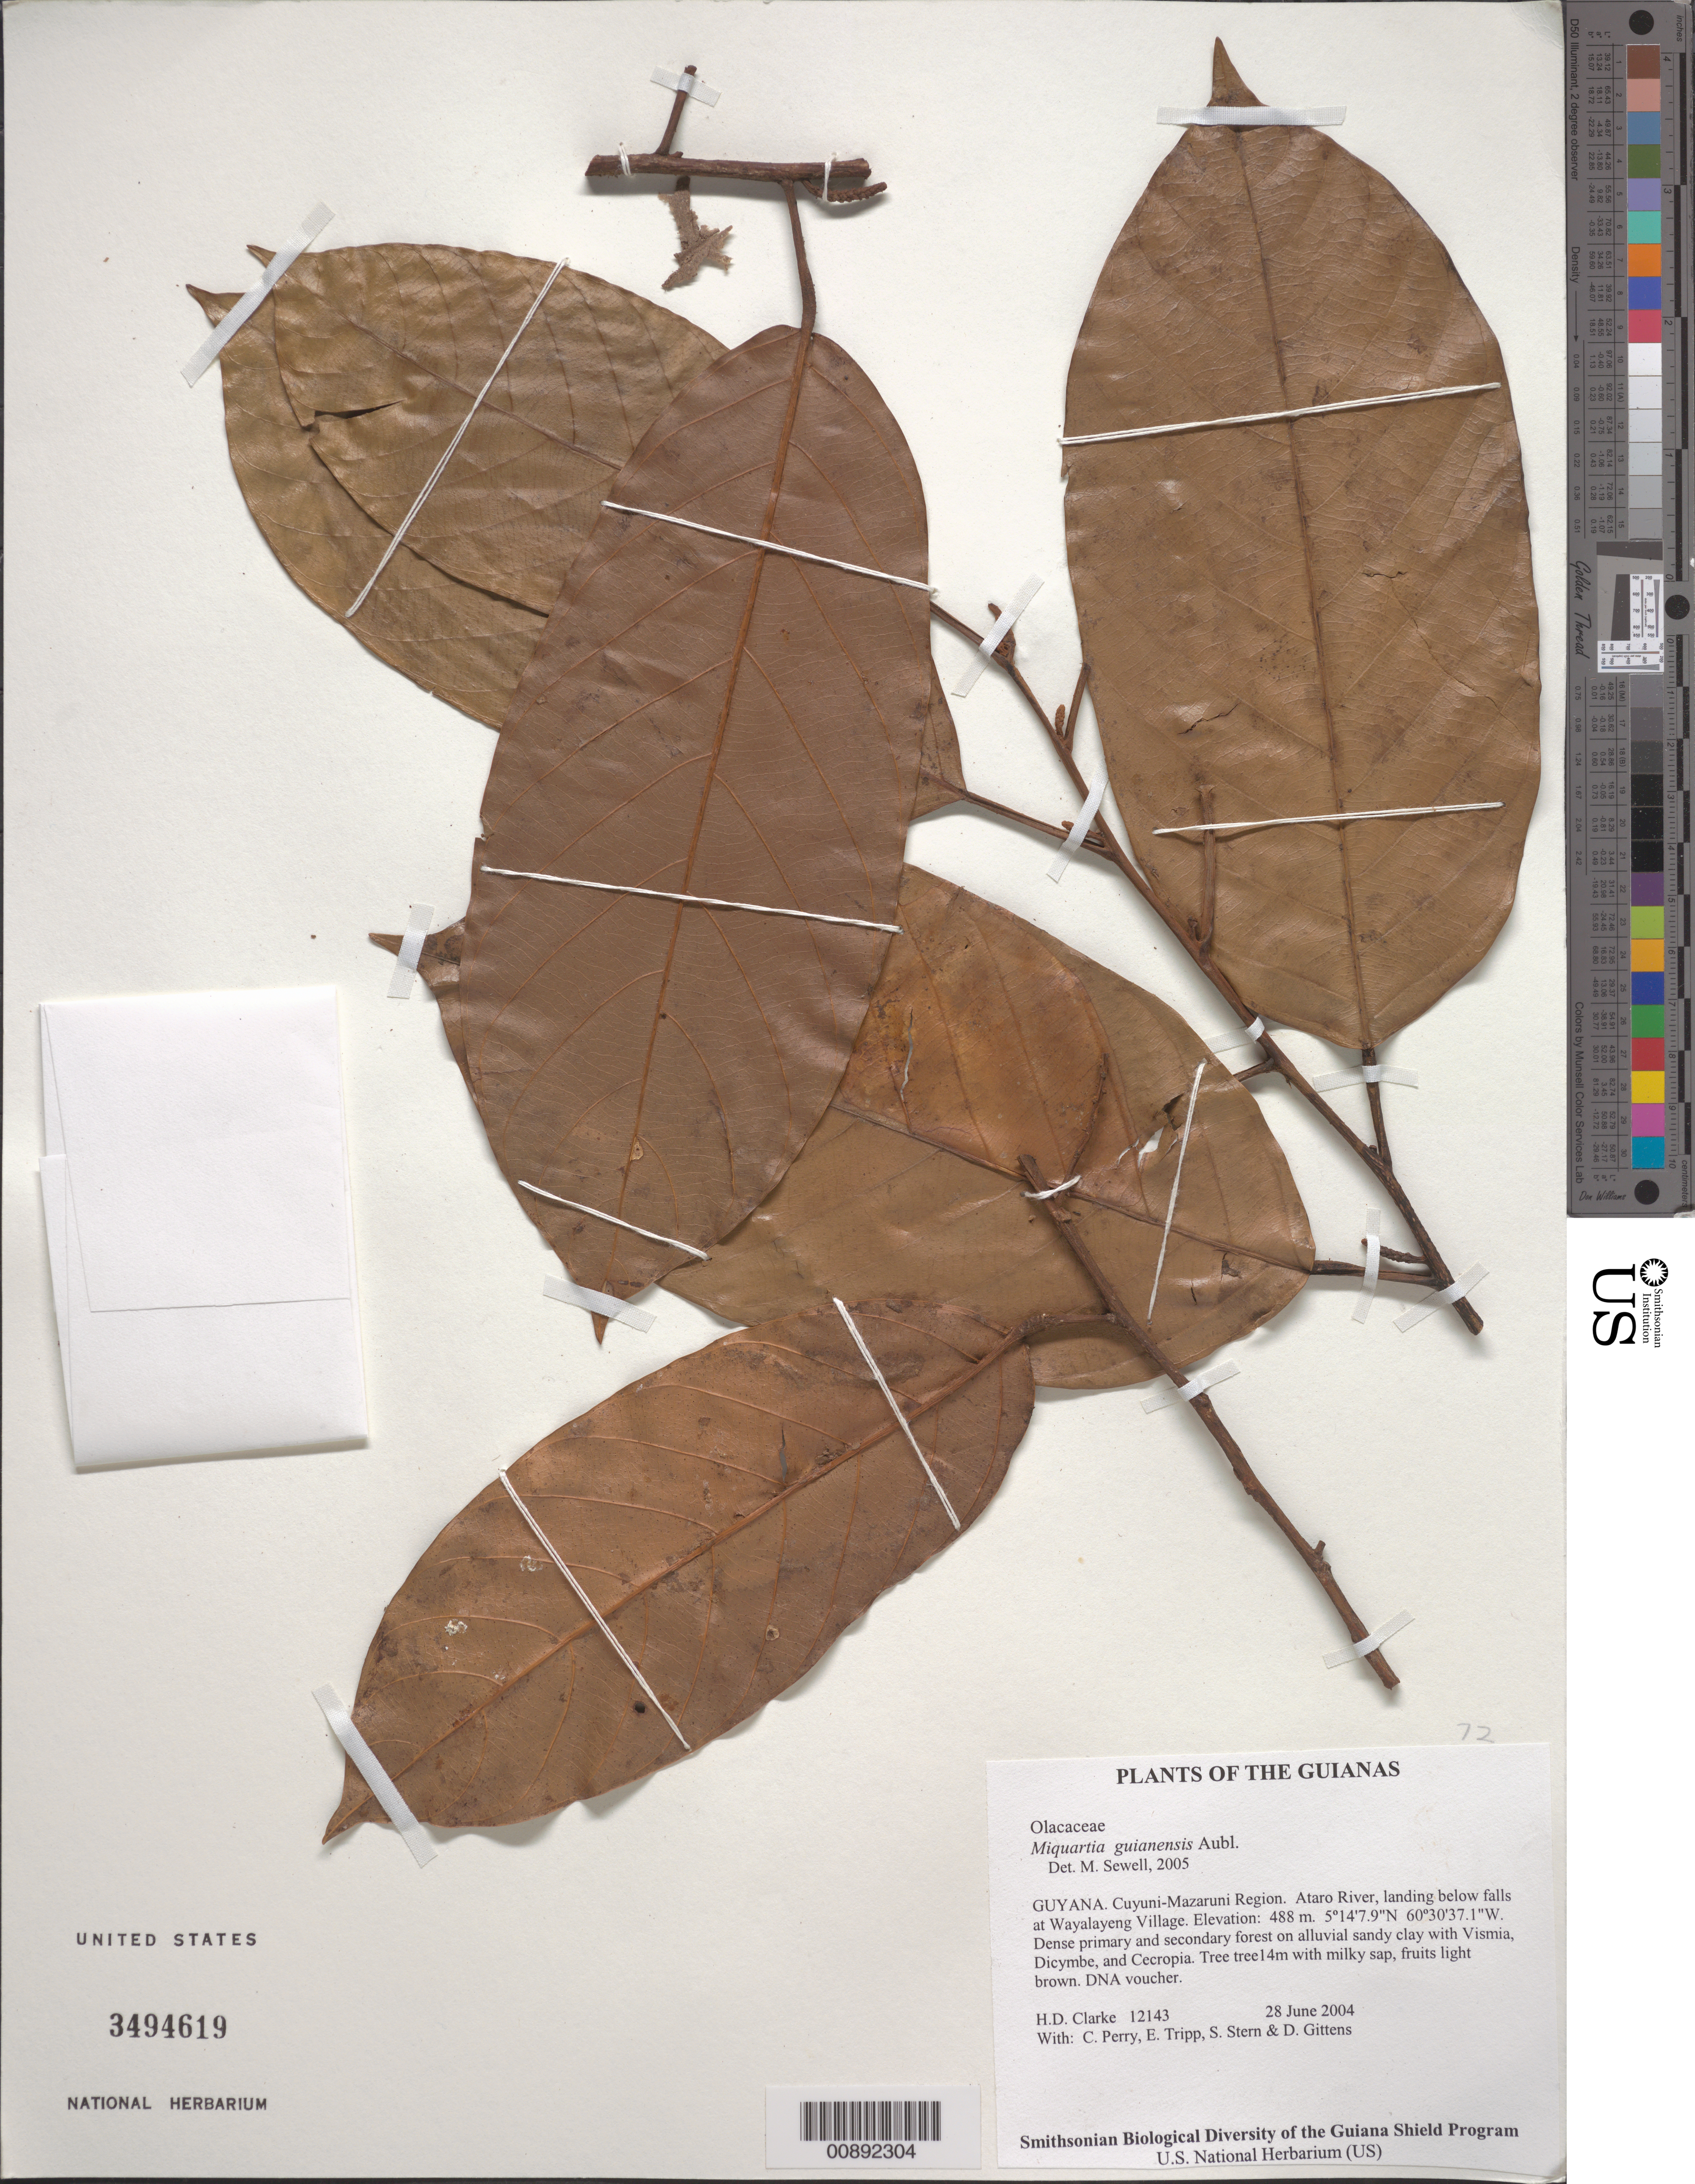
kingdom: Plantae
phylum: Tracheophyta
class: Magnoliopsida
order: Santalales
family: Coulaceae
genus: Minquartia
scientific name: Minquartia guianensis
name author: Aubl.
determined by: Sewell, M.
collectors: H. D. Clarke, C. Perry, E. Tripp, S. R. Stern & D. Gittens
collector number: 12143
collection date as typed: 28 June 2004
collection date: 2004-06-28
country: Guyana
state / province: Cuyuni-Mazaruni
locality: Ataro River, landing below falls at Wayalayeng Village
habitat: Dense primary and secondary forest on alluvial sandy clay with Vismia, Dicymbe, and Cecropia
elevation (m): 488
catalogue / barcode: US 3494619